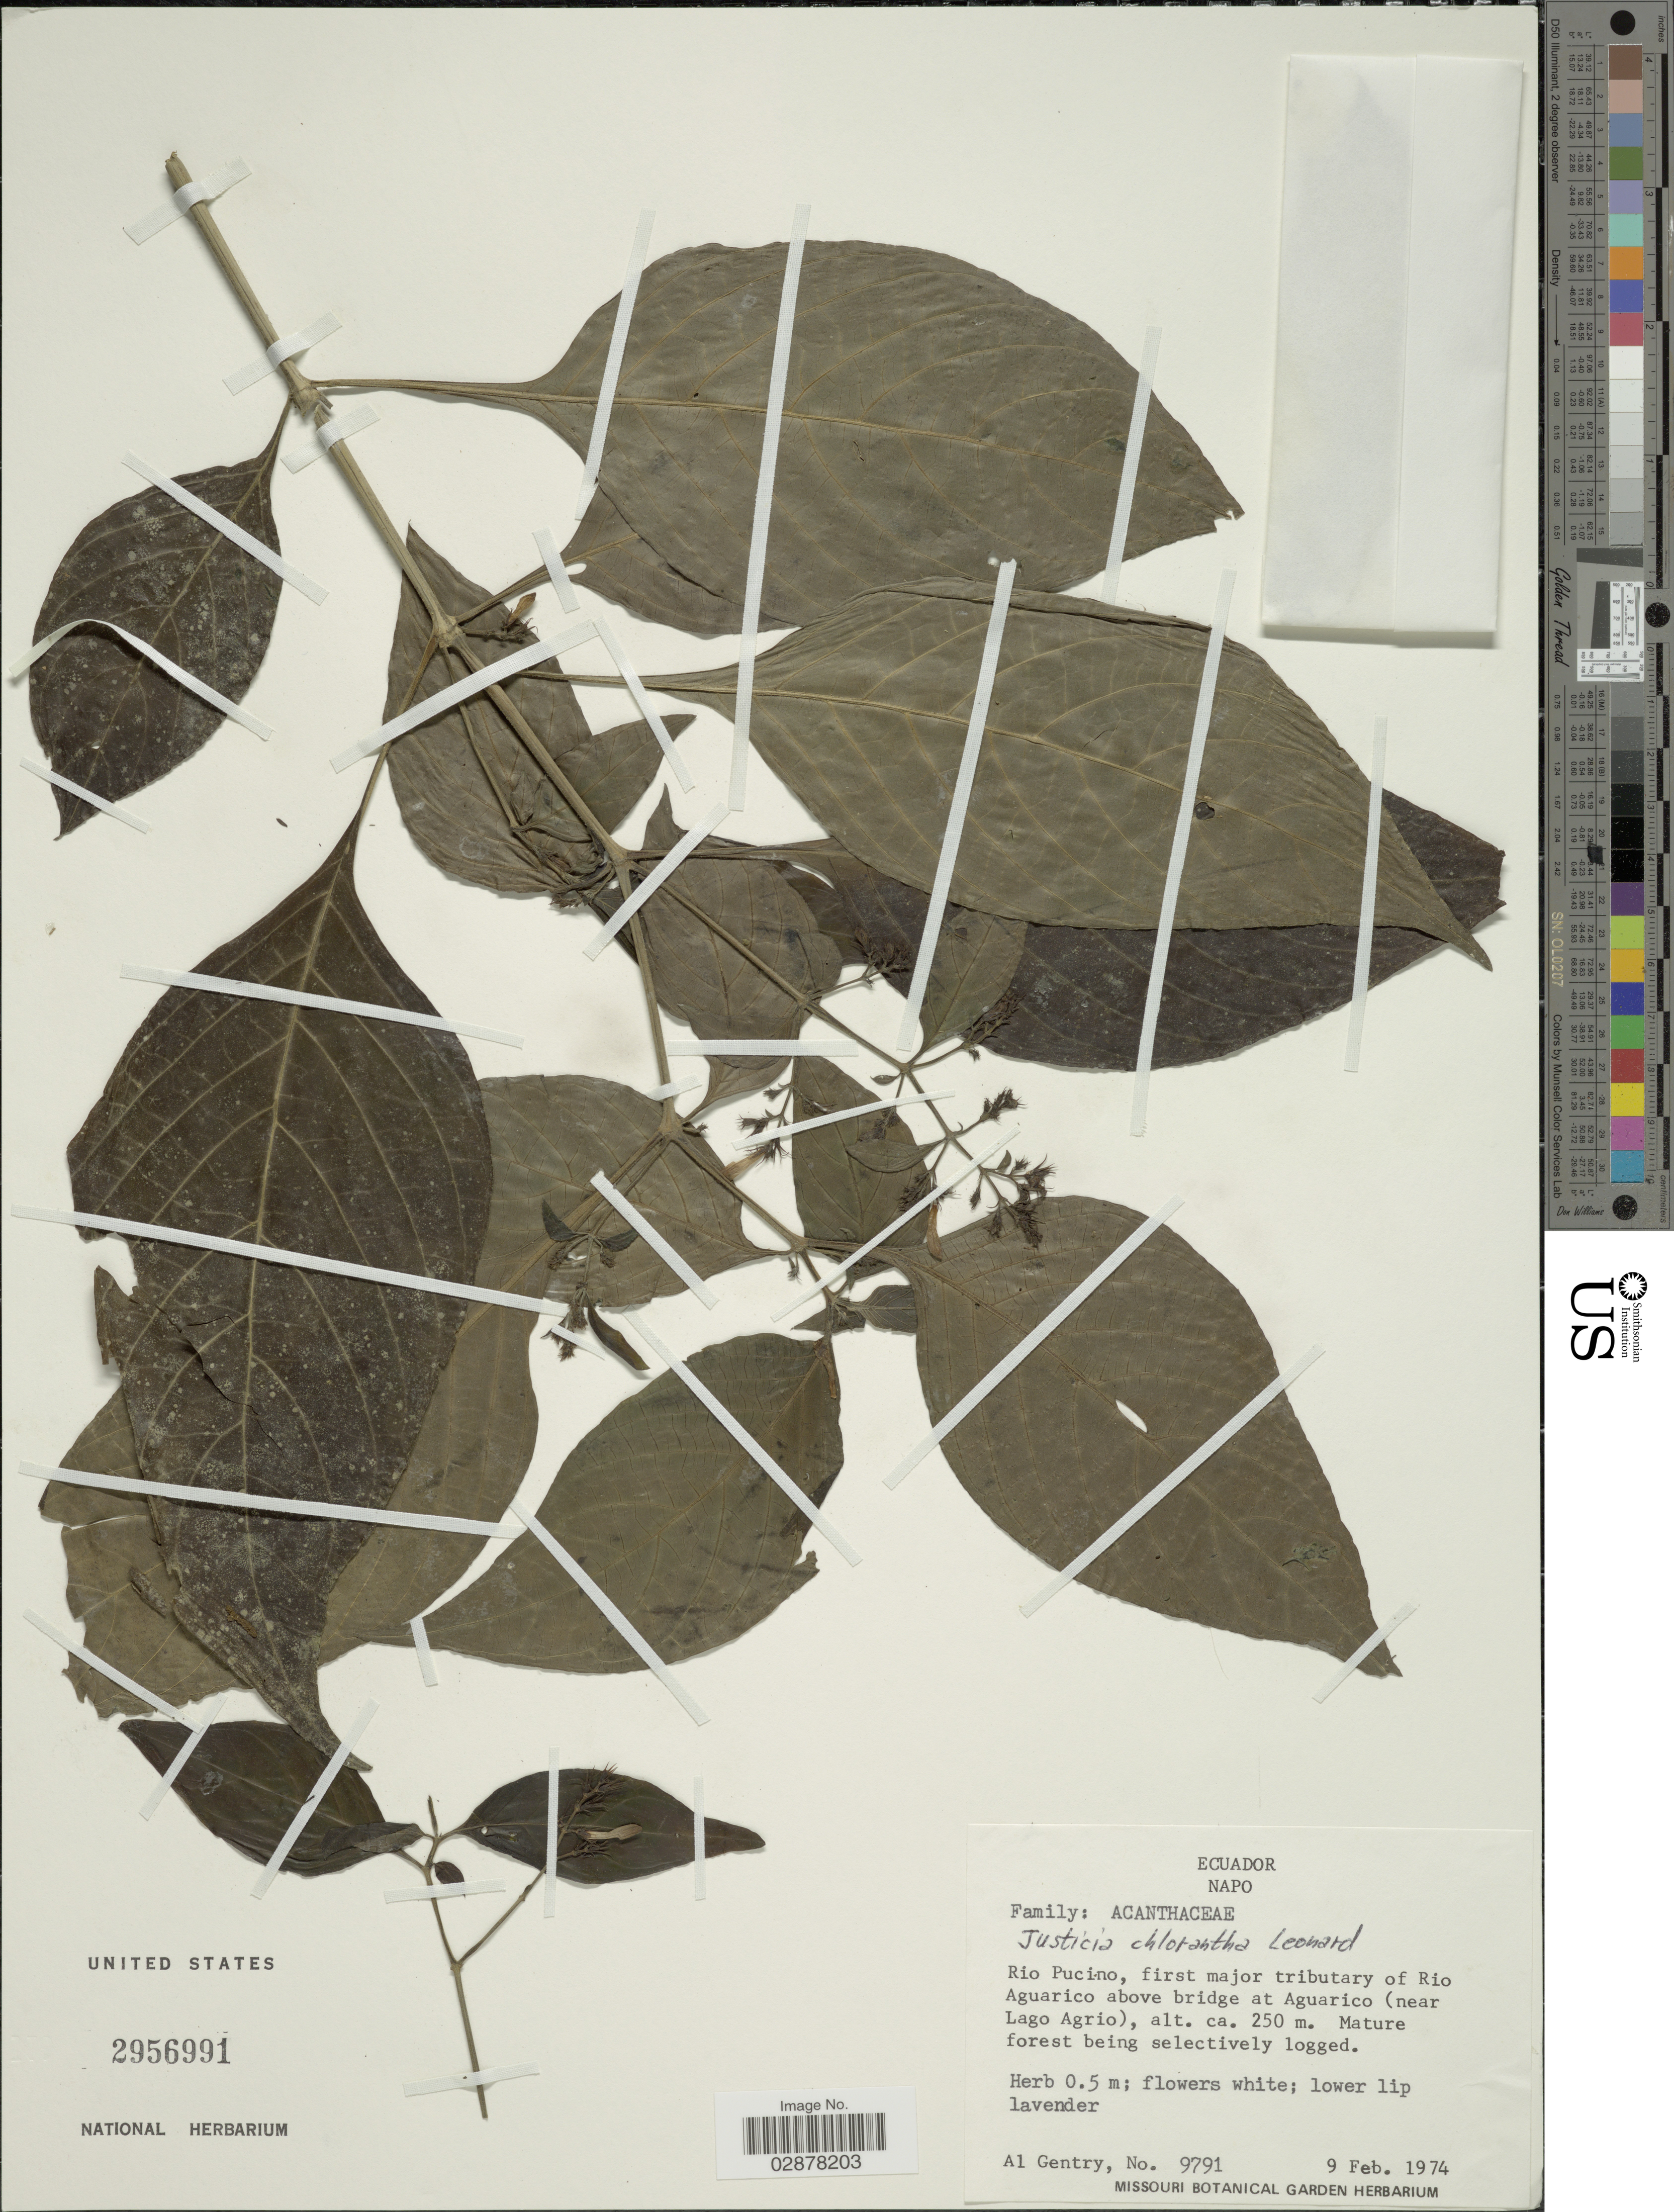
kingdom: Plantae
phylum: Tracheophyta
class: Magnoliopsida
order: Lamiales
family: Acanthaceae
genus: Justicia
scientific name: Justicia chloanantha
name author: Leonard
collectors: A. H. Gentry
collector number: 9791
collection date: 1974-02-09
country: Ecuador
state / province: Napo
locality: Rio Pucino, first major tributary of Rio Aguarico above bridge at Aguarico (near Lago Agrio).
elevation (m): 250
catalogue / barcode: US 2956991